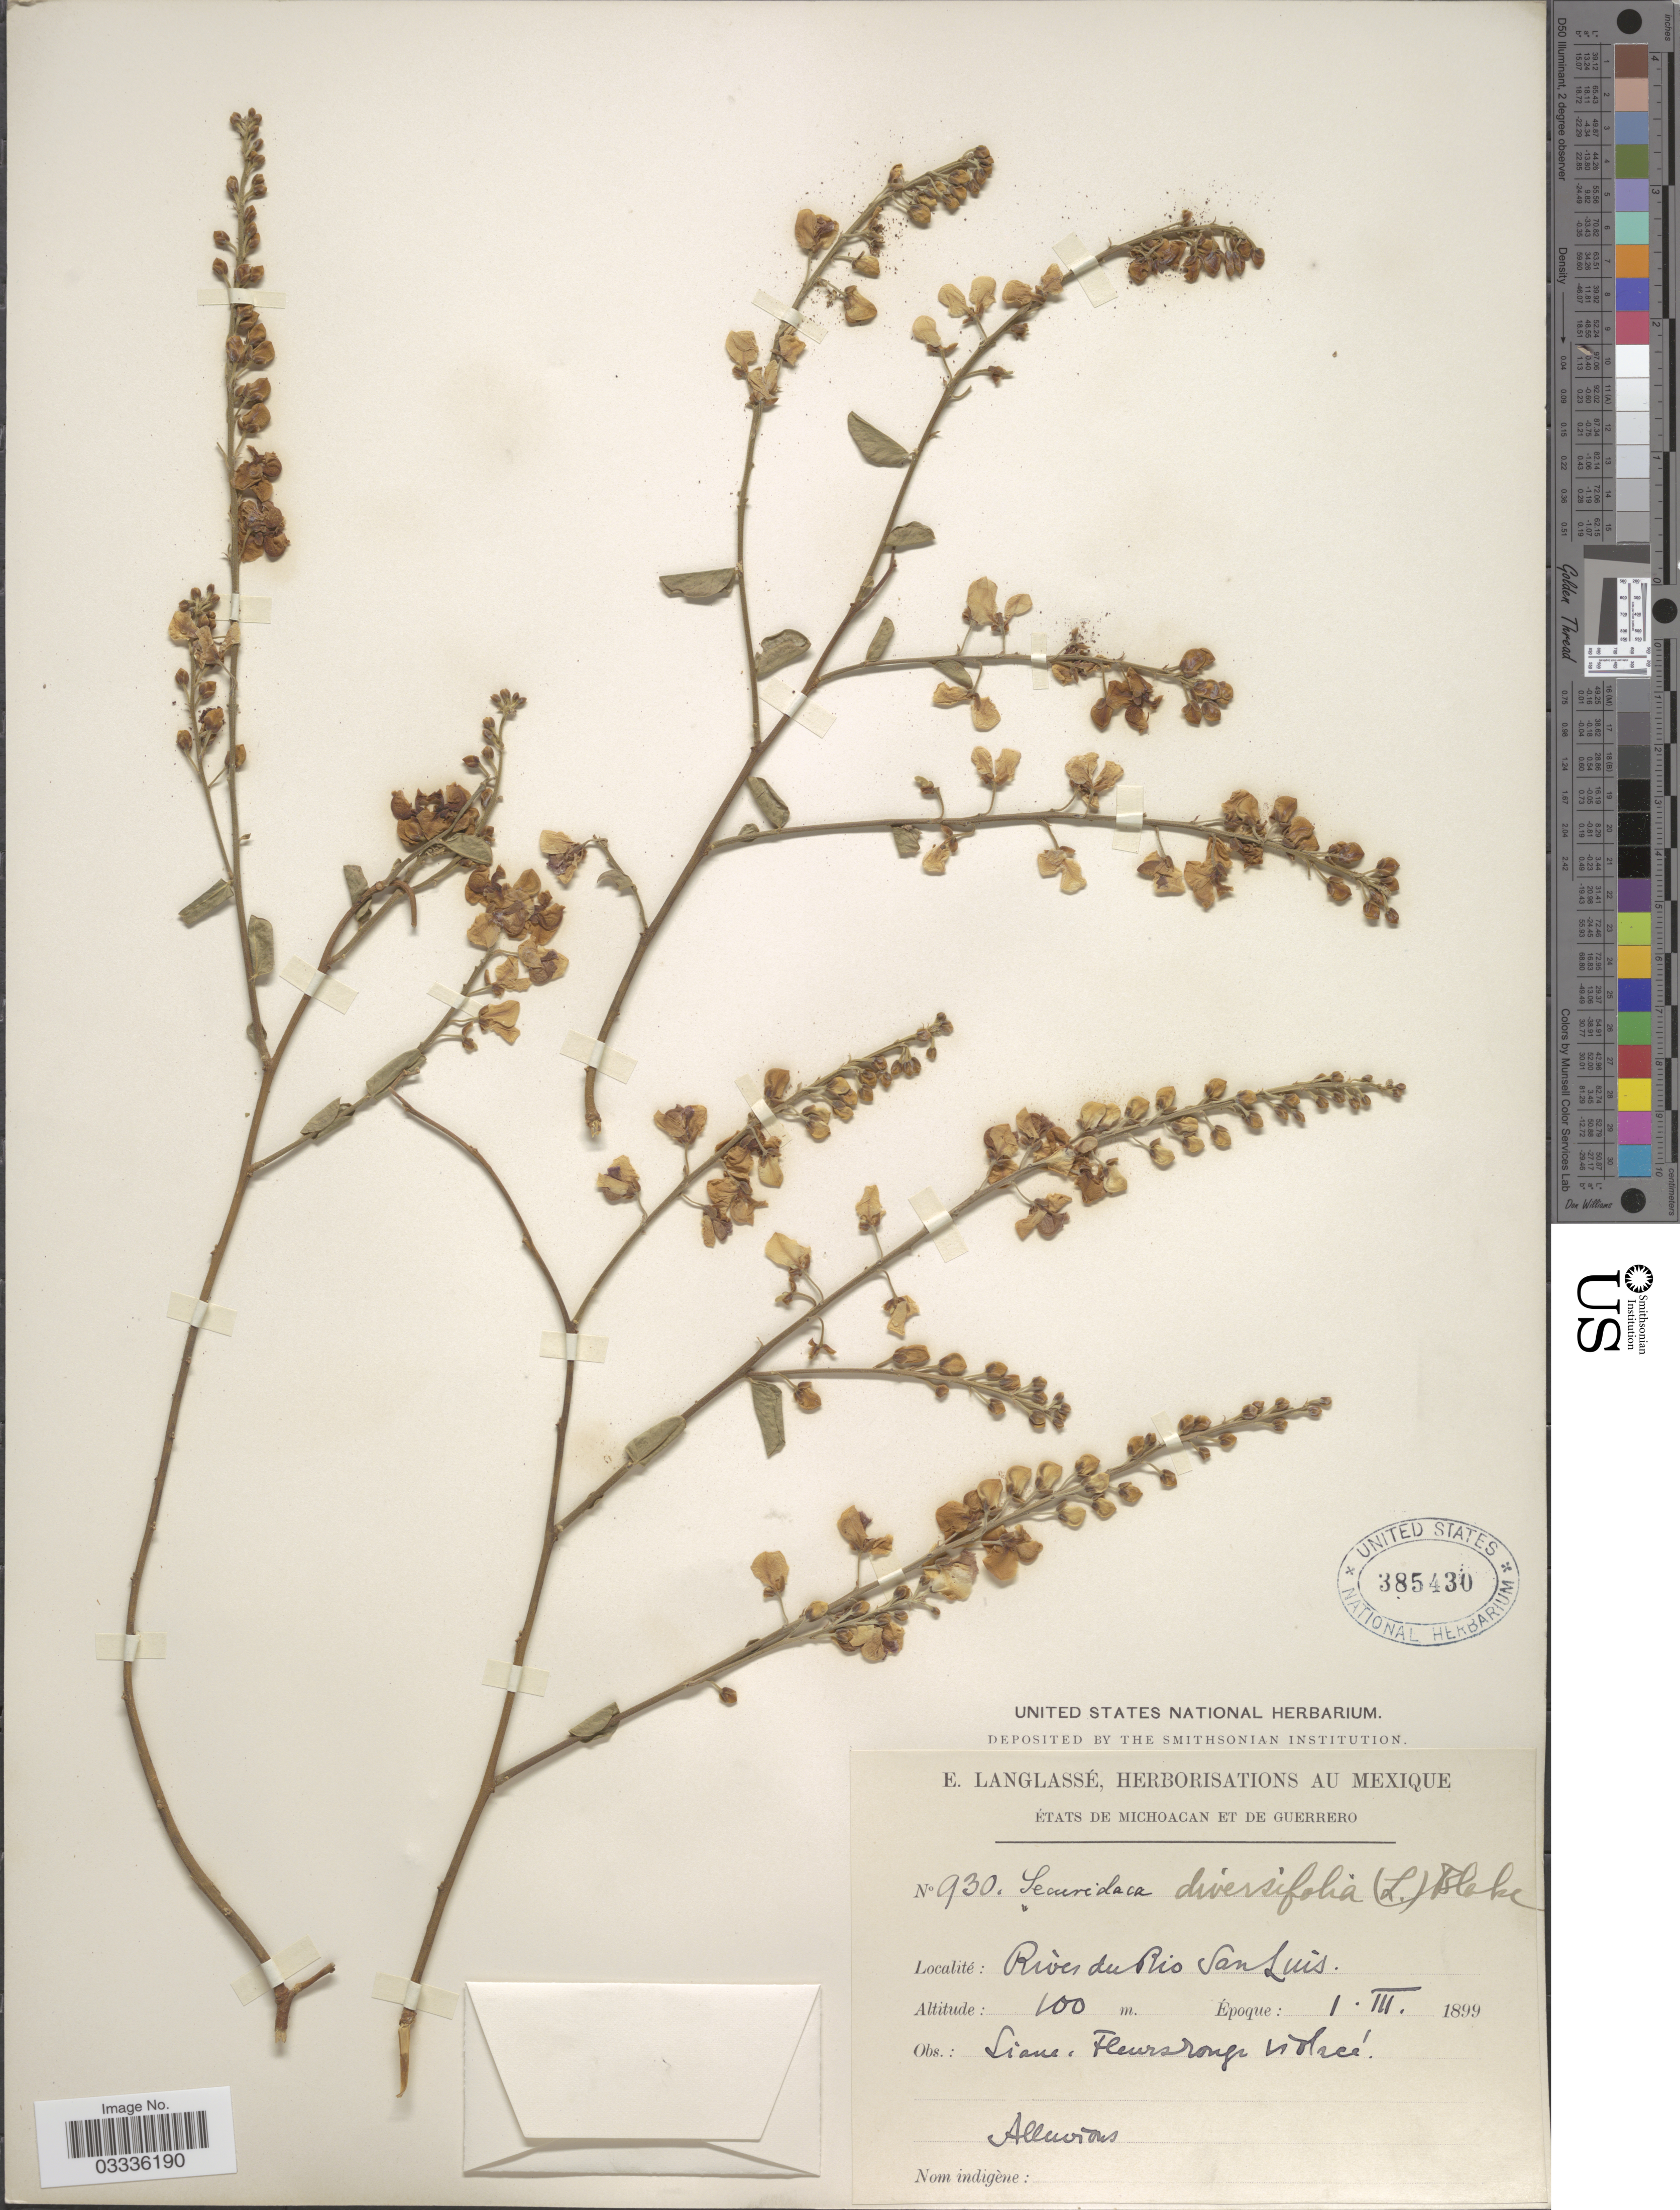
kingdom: Plantae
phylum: Tracheophyta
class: Magnoliopsida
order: Fabales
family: Polygalaceae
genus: Securidaca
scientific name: Securidaca diversifolia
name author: (L.) S.F. Blake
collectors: E. Langlassé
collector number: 930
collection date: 1899-03-01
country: Mexico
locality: États de Michoacan et de Guerrero. Rives du Rio San Luis.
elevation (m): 100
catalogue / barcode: US 385430